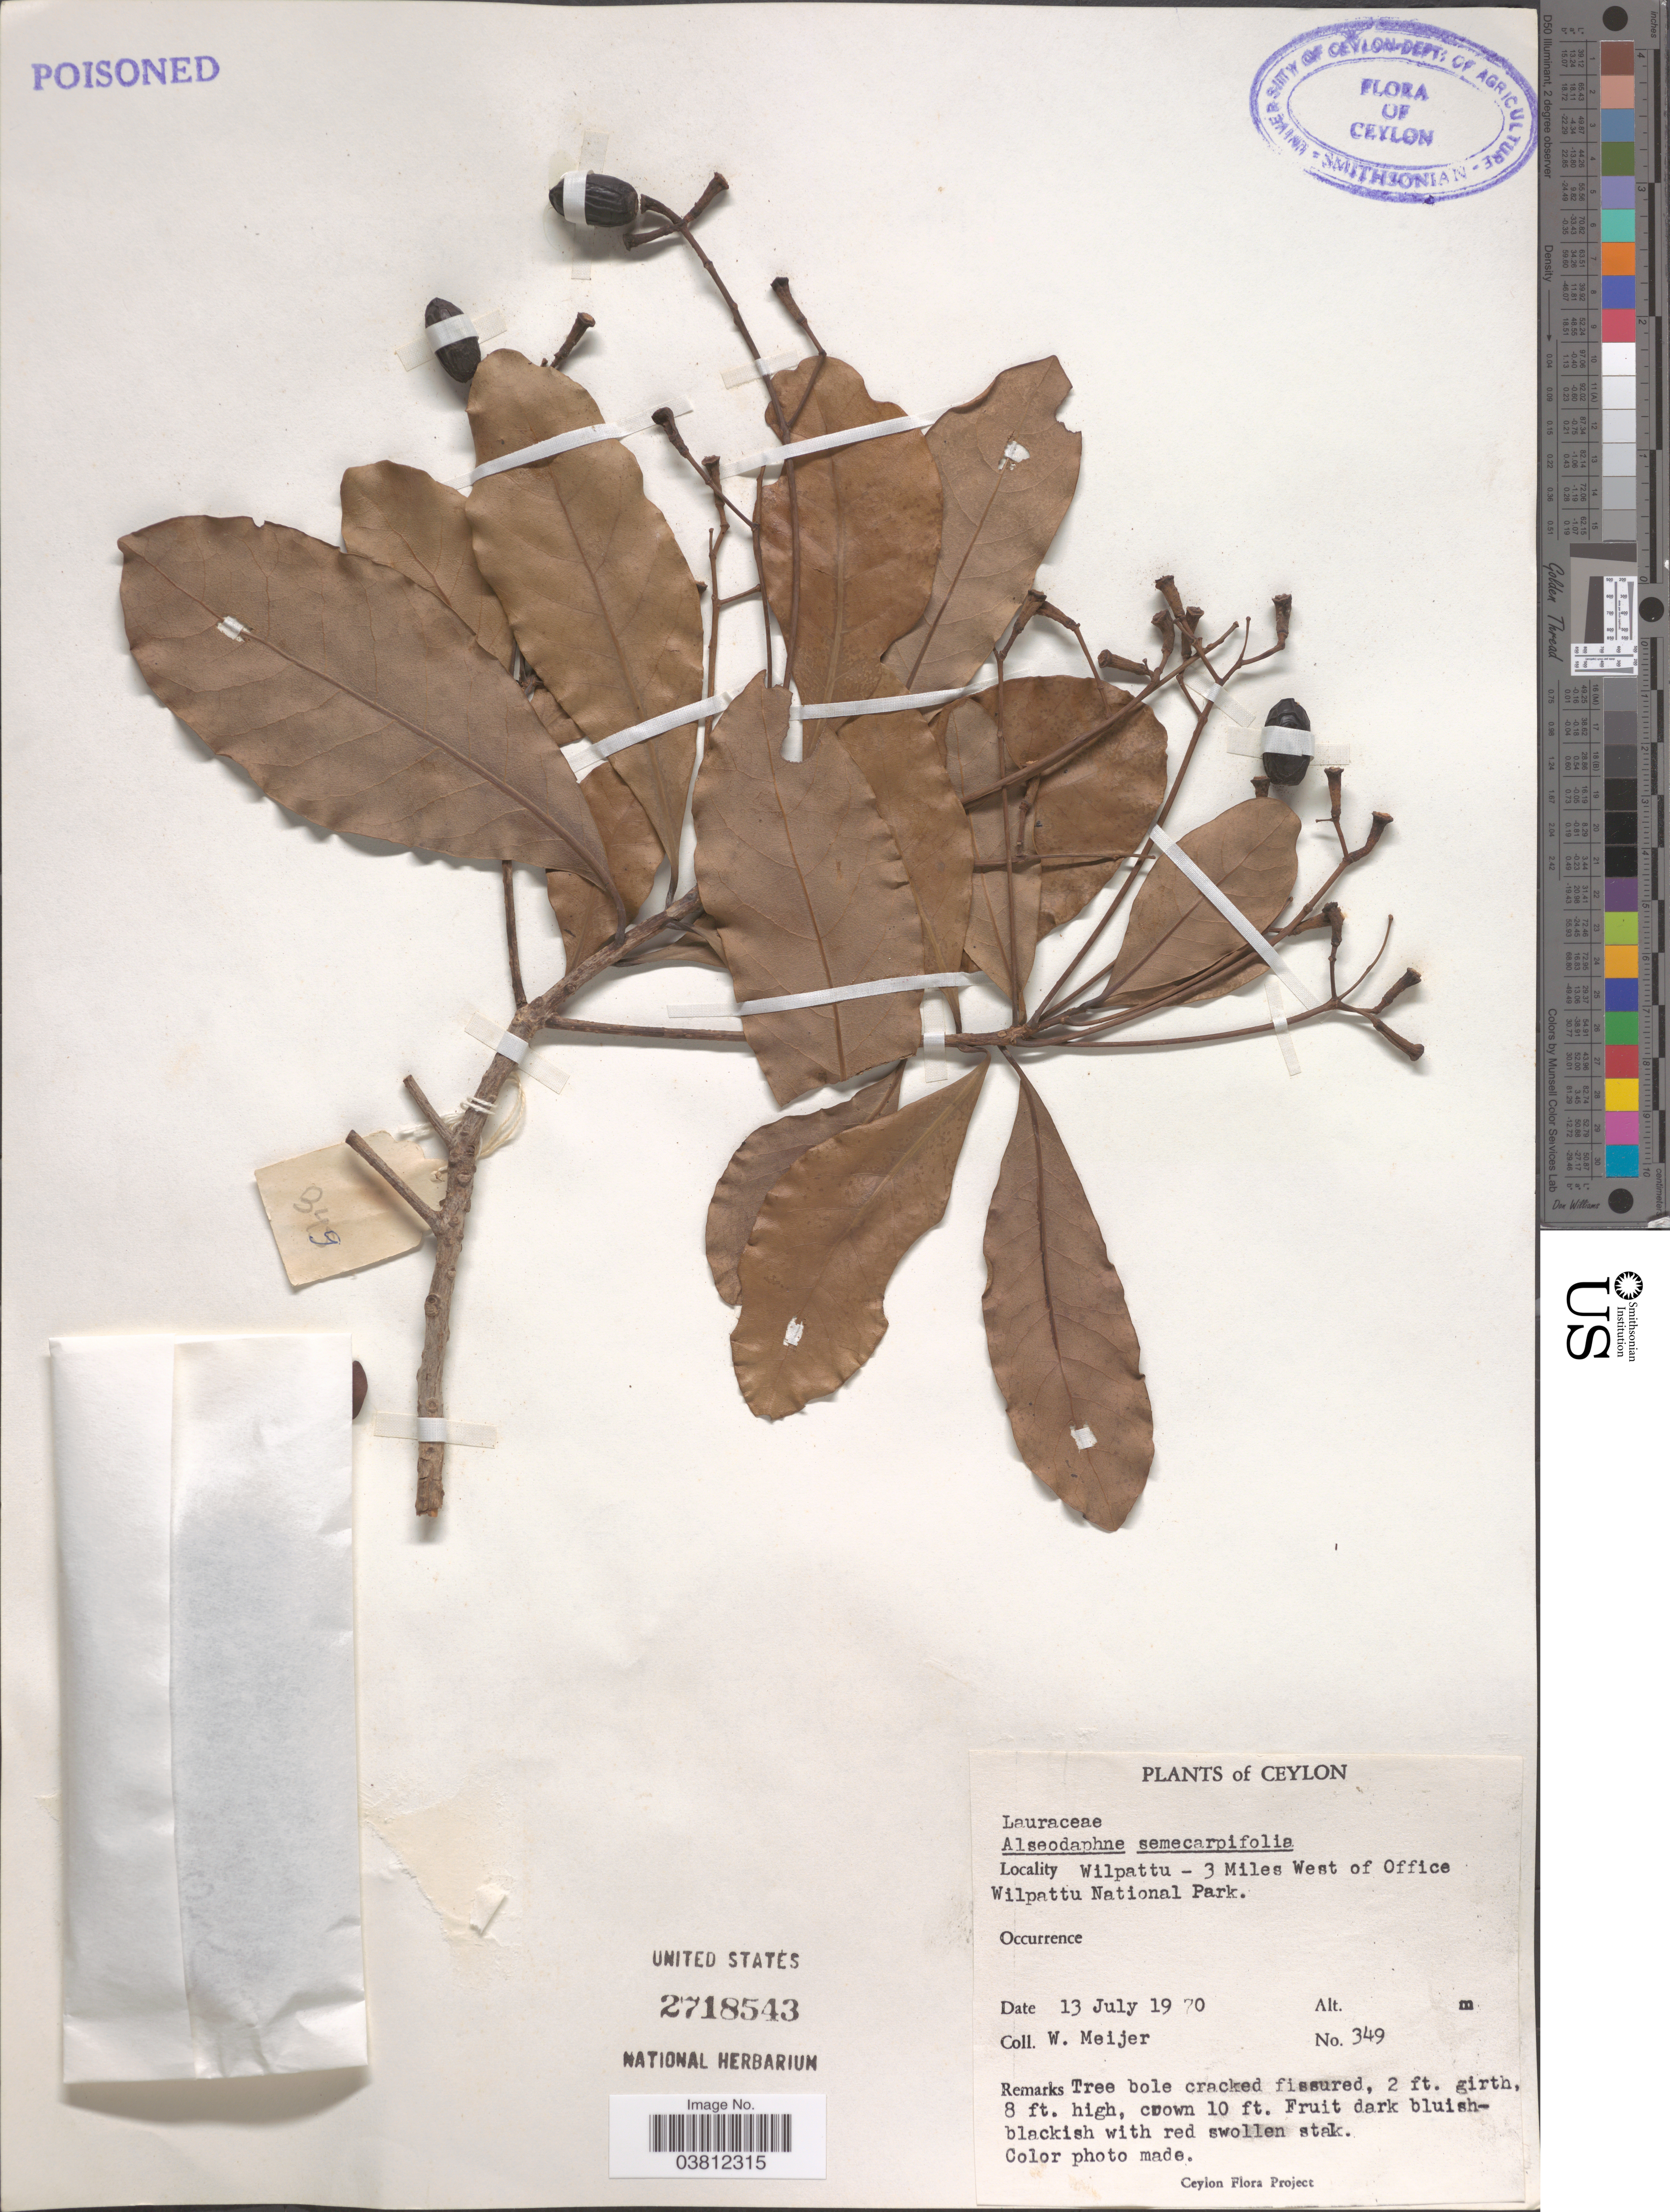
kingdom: Plantae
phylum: Tracheophyta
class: Magnoliopsida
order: Laurales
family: Lauraceae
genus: Alseodaphne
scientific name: Alseodaphne semecarpifolia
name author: Nees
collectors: W. Meijer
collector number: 349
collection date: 1970-07-13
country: Sri Lanka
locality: Ceylon. Wilpattu - 3 Miles West of Office Wilpattu National Park.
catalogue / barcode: US 2718543